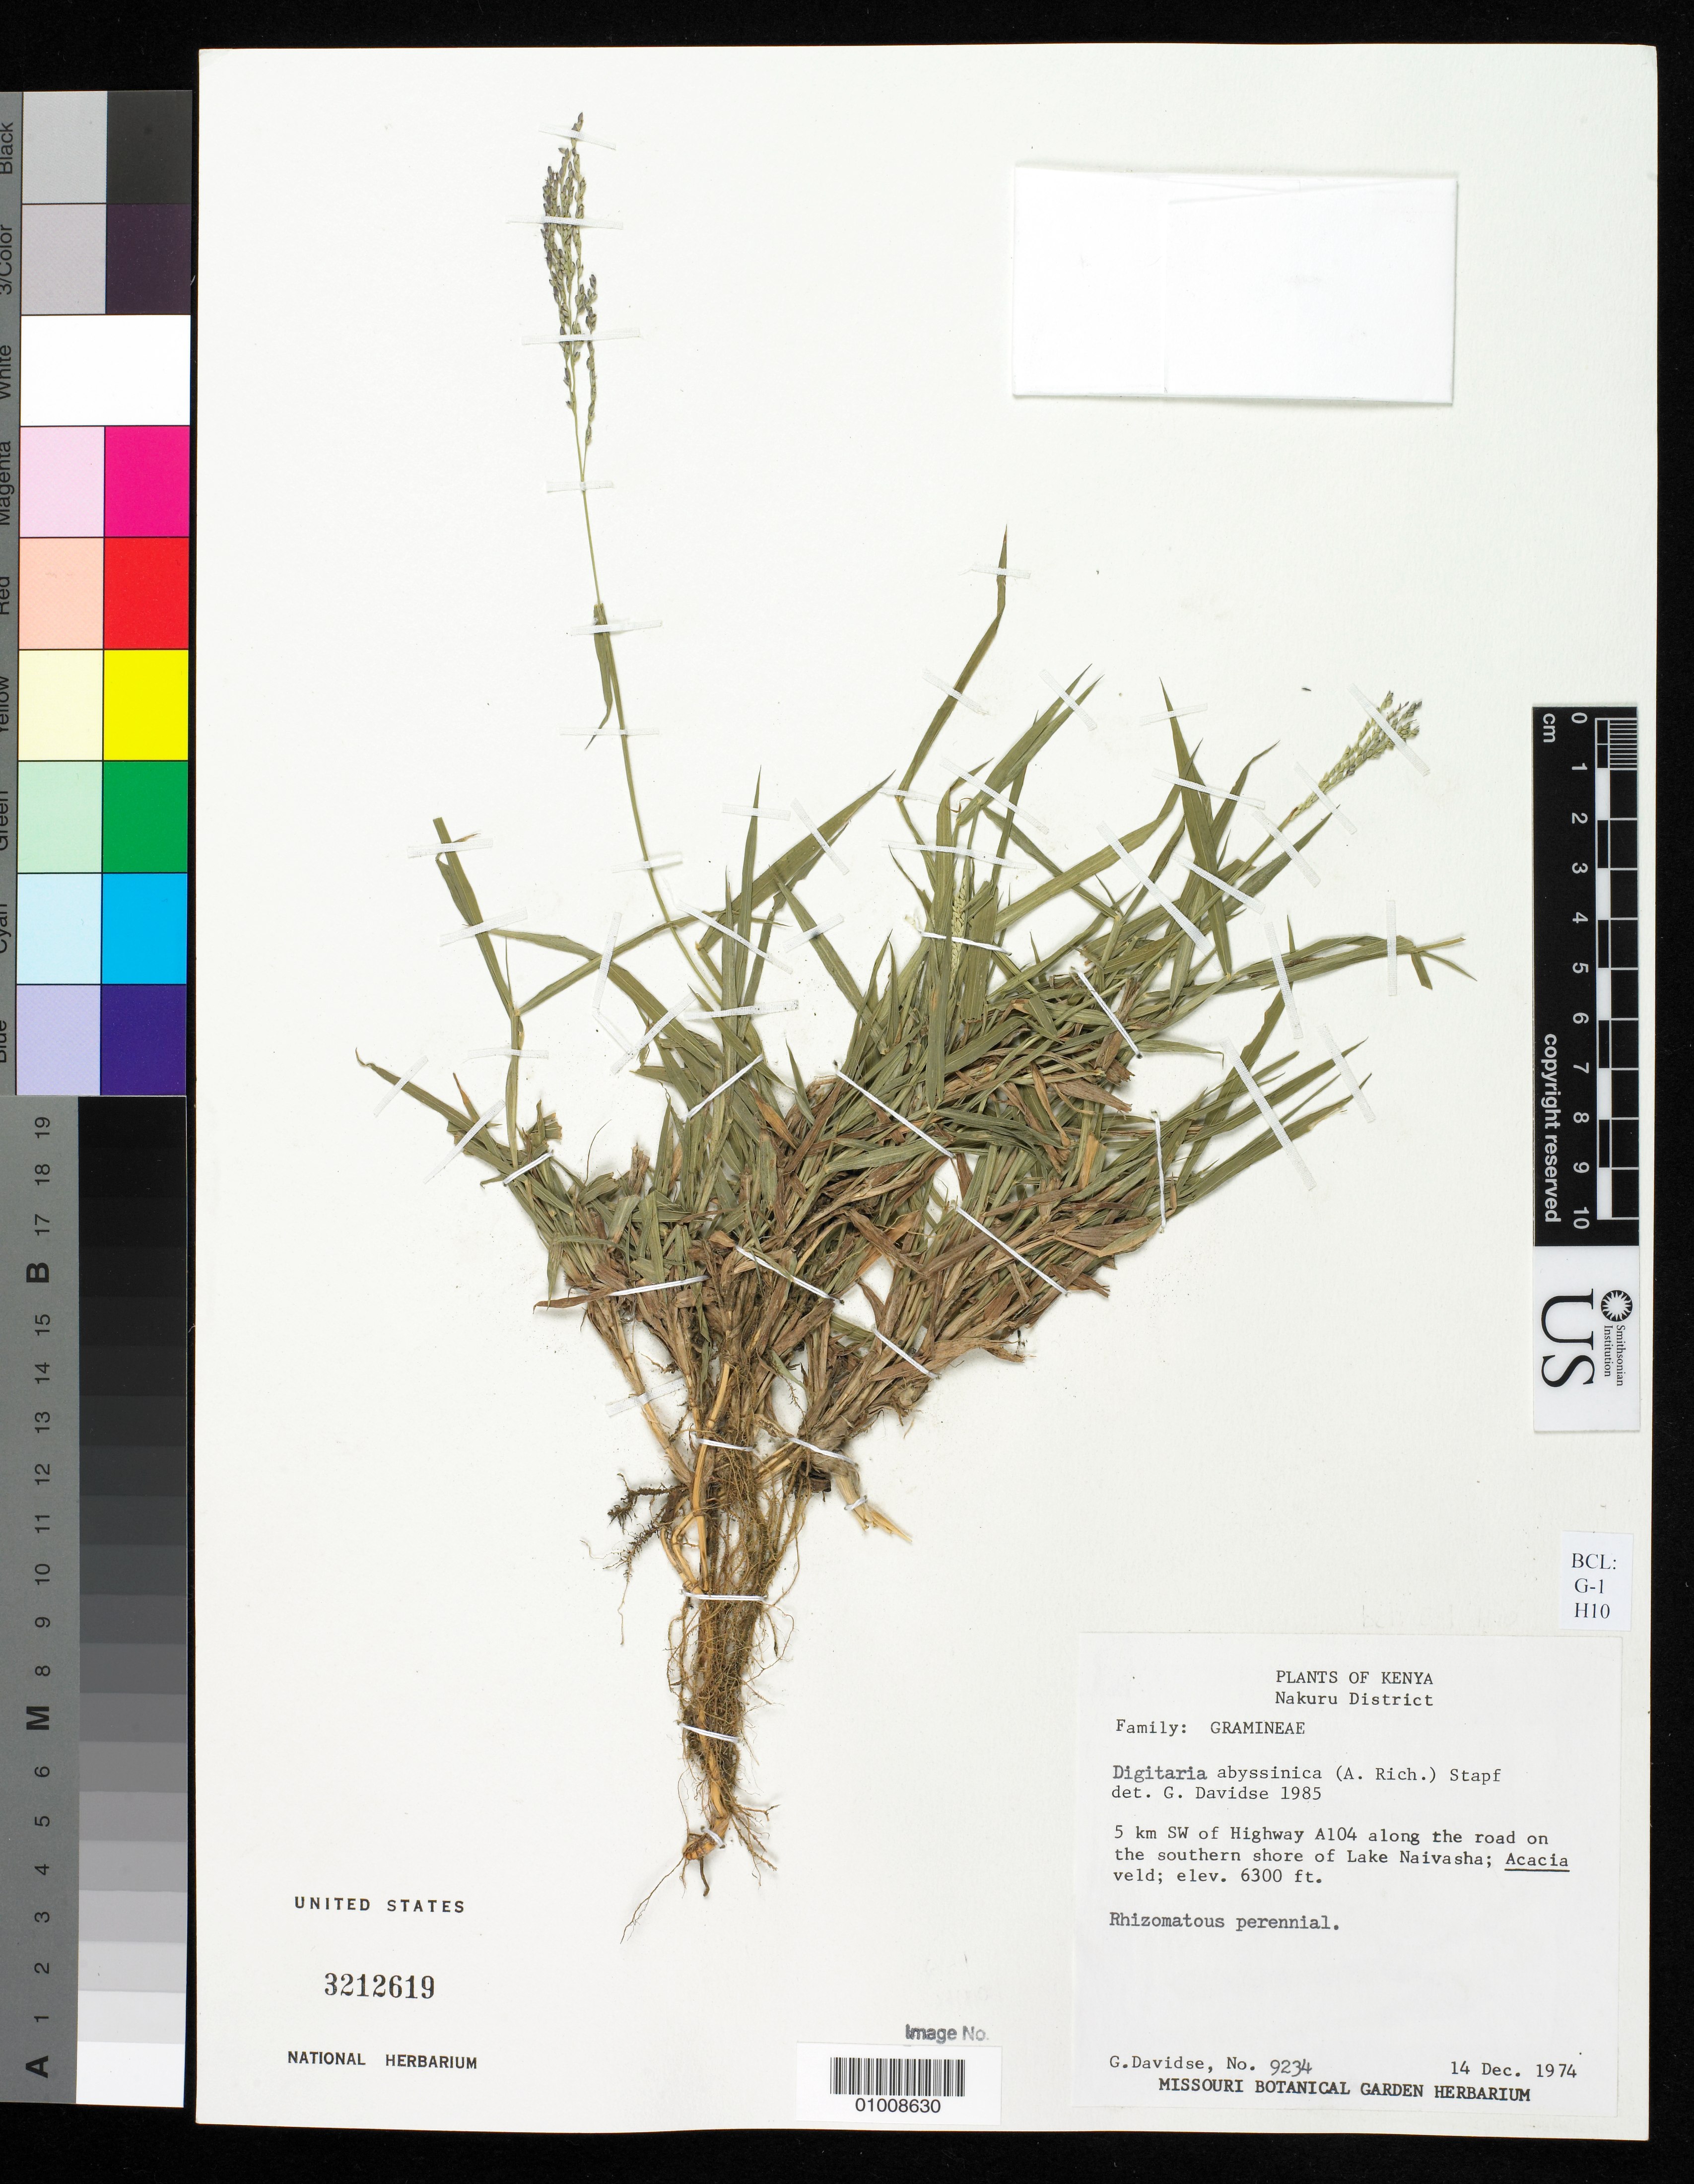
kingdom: Plantae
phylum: Tracheophyta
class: Liliopsida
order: Poales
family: Poaceae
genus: Digitaria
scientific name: Digitaria abyssinica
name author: (Hochst. ex Rich.) Stapf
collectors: G. Davidse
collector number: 9234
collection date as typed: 14 Dec 1974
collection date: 1974-12-14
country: Kenya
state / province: Nakuru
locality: SW of Hwy A104 along the road on the southern shoure of Lake Naivasha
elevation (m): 1920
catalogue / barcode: US 3212619